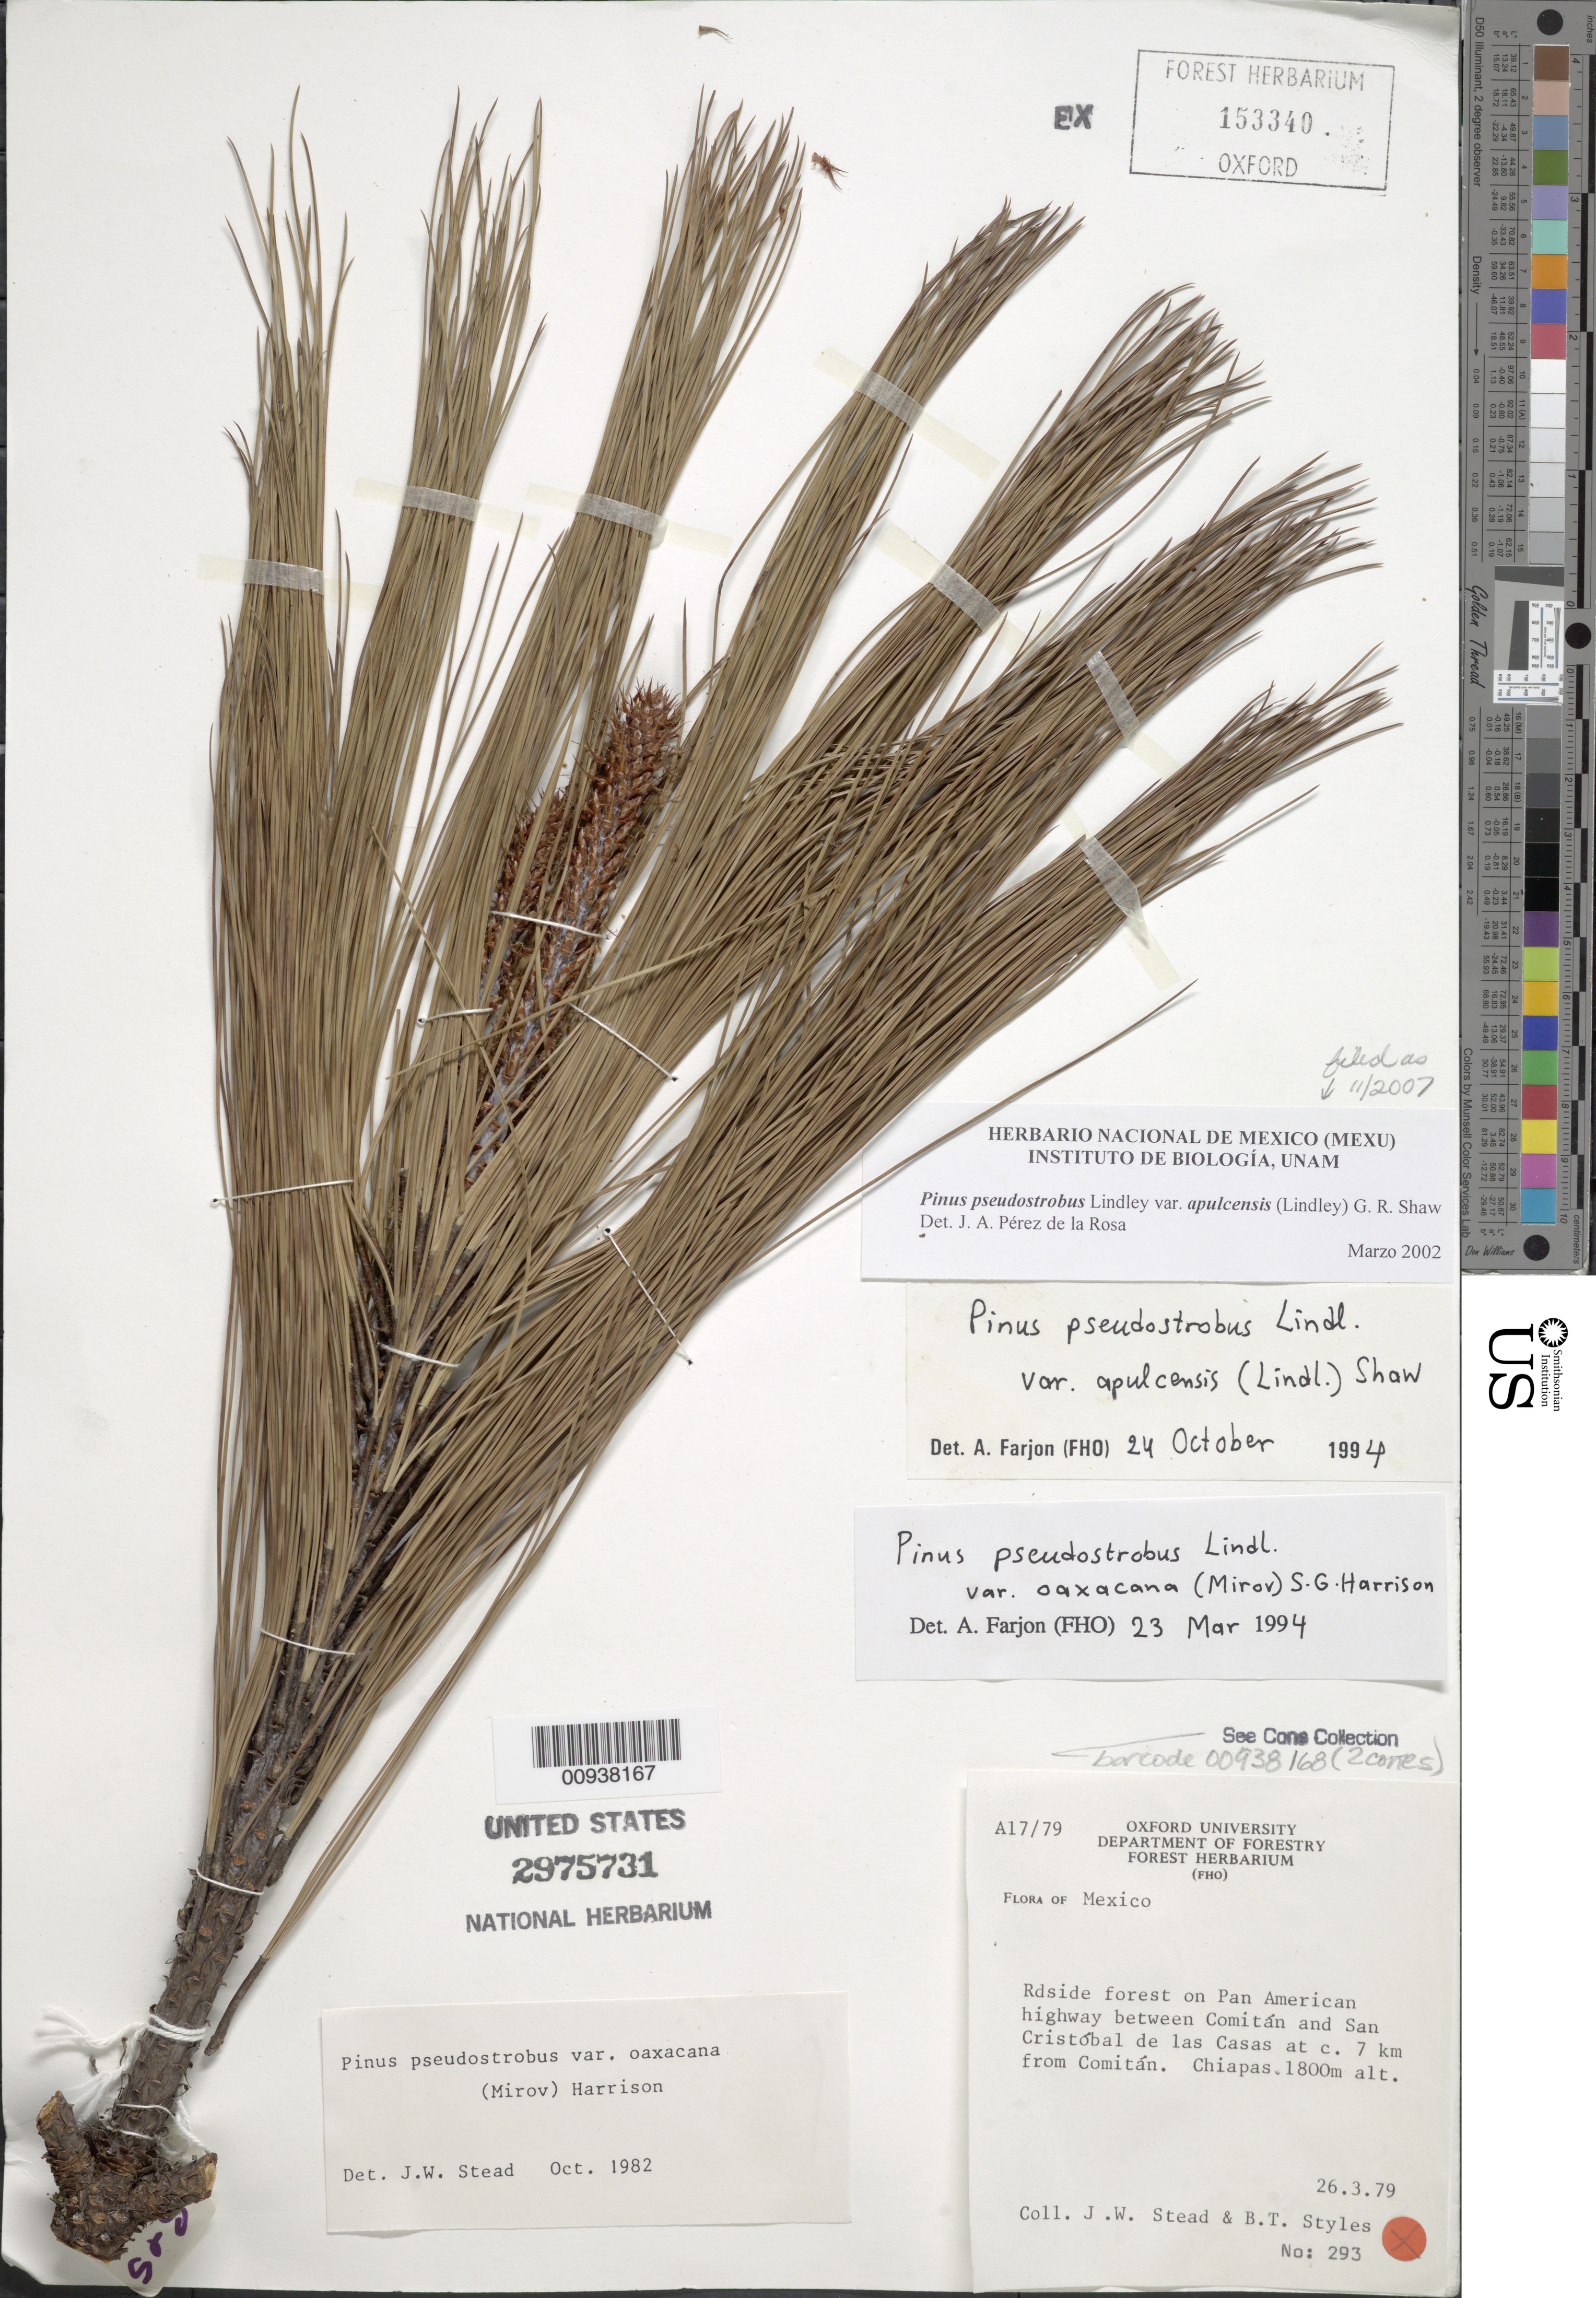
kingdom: Plantae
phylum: Tracheophyta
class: Pinopsida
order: Pinales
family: Pinaceae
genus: Pinus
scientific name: Pinus pseudostrobus var. apulcensis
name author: (Shaw) Lindl.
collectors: J. Stead & B. T. Styles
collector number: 293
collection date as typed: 26 Mar 1979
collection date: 1979-03-26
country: Mexico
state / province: Chiapas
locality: Road side forest on Panamerican highway between Comitán and San Cristóbal de las Casas at c. 7 km. from Comitán.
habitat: Road side forest.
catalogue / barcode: US 2975731